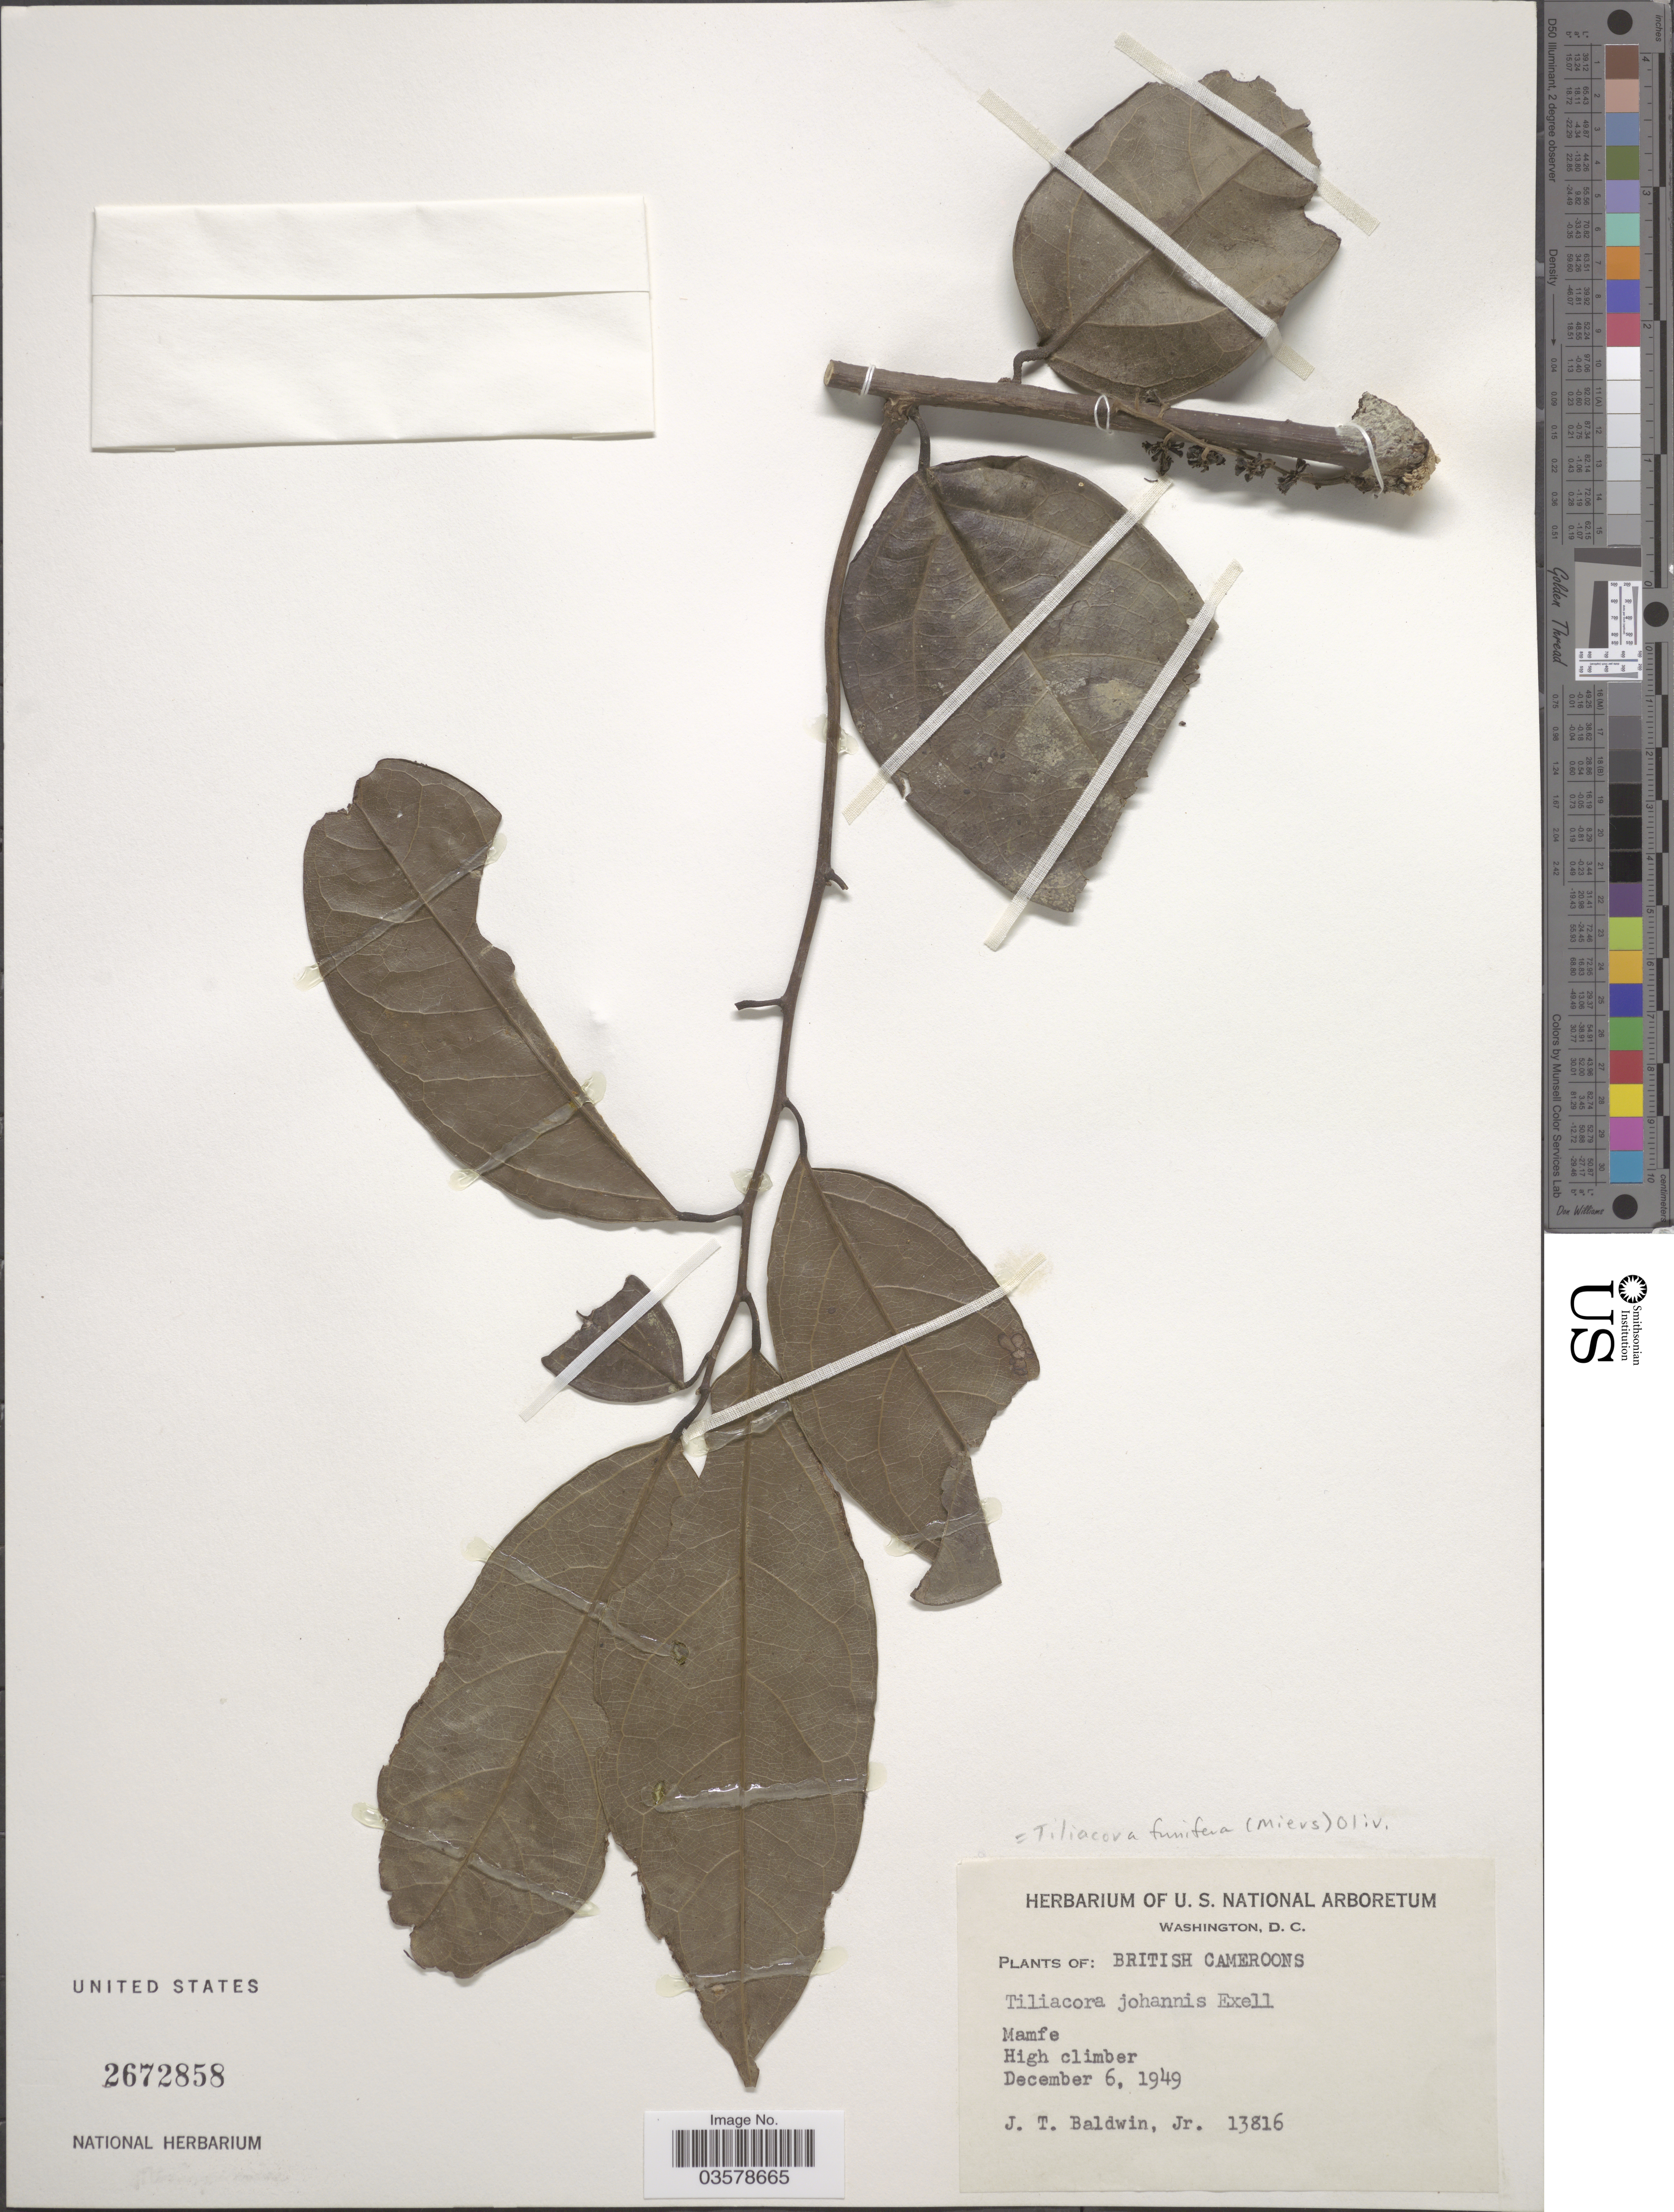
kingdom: Plantae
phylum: Tracheophyta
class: Magnoliopsida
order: Ranunculales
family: Menispermaceae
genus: Tiliacora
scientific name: Tiliacora funifera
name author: (Miers) Oliv.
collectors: J. T. Baldwin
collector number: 13816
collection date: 1949-12-06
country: Cameroon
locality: British Cameroons. Mamfe.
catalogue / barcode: US 2672858